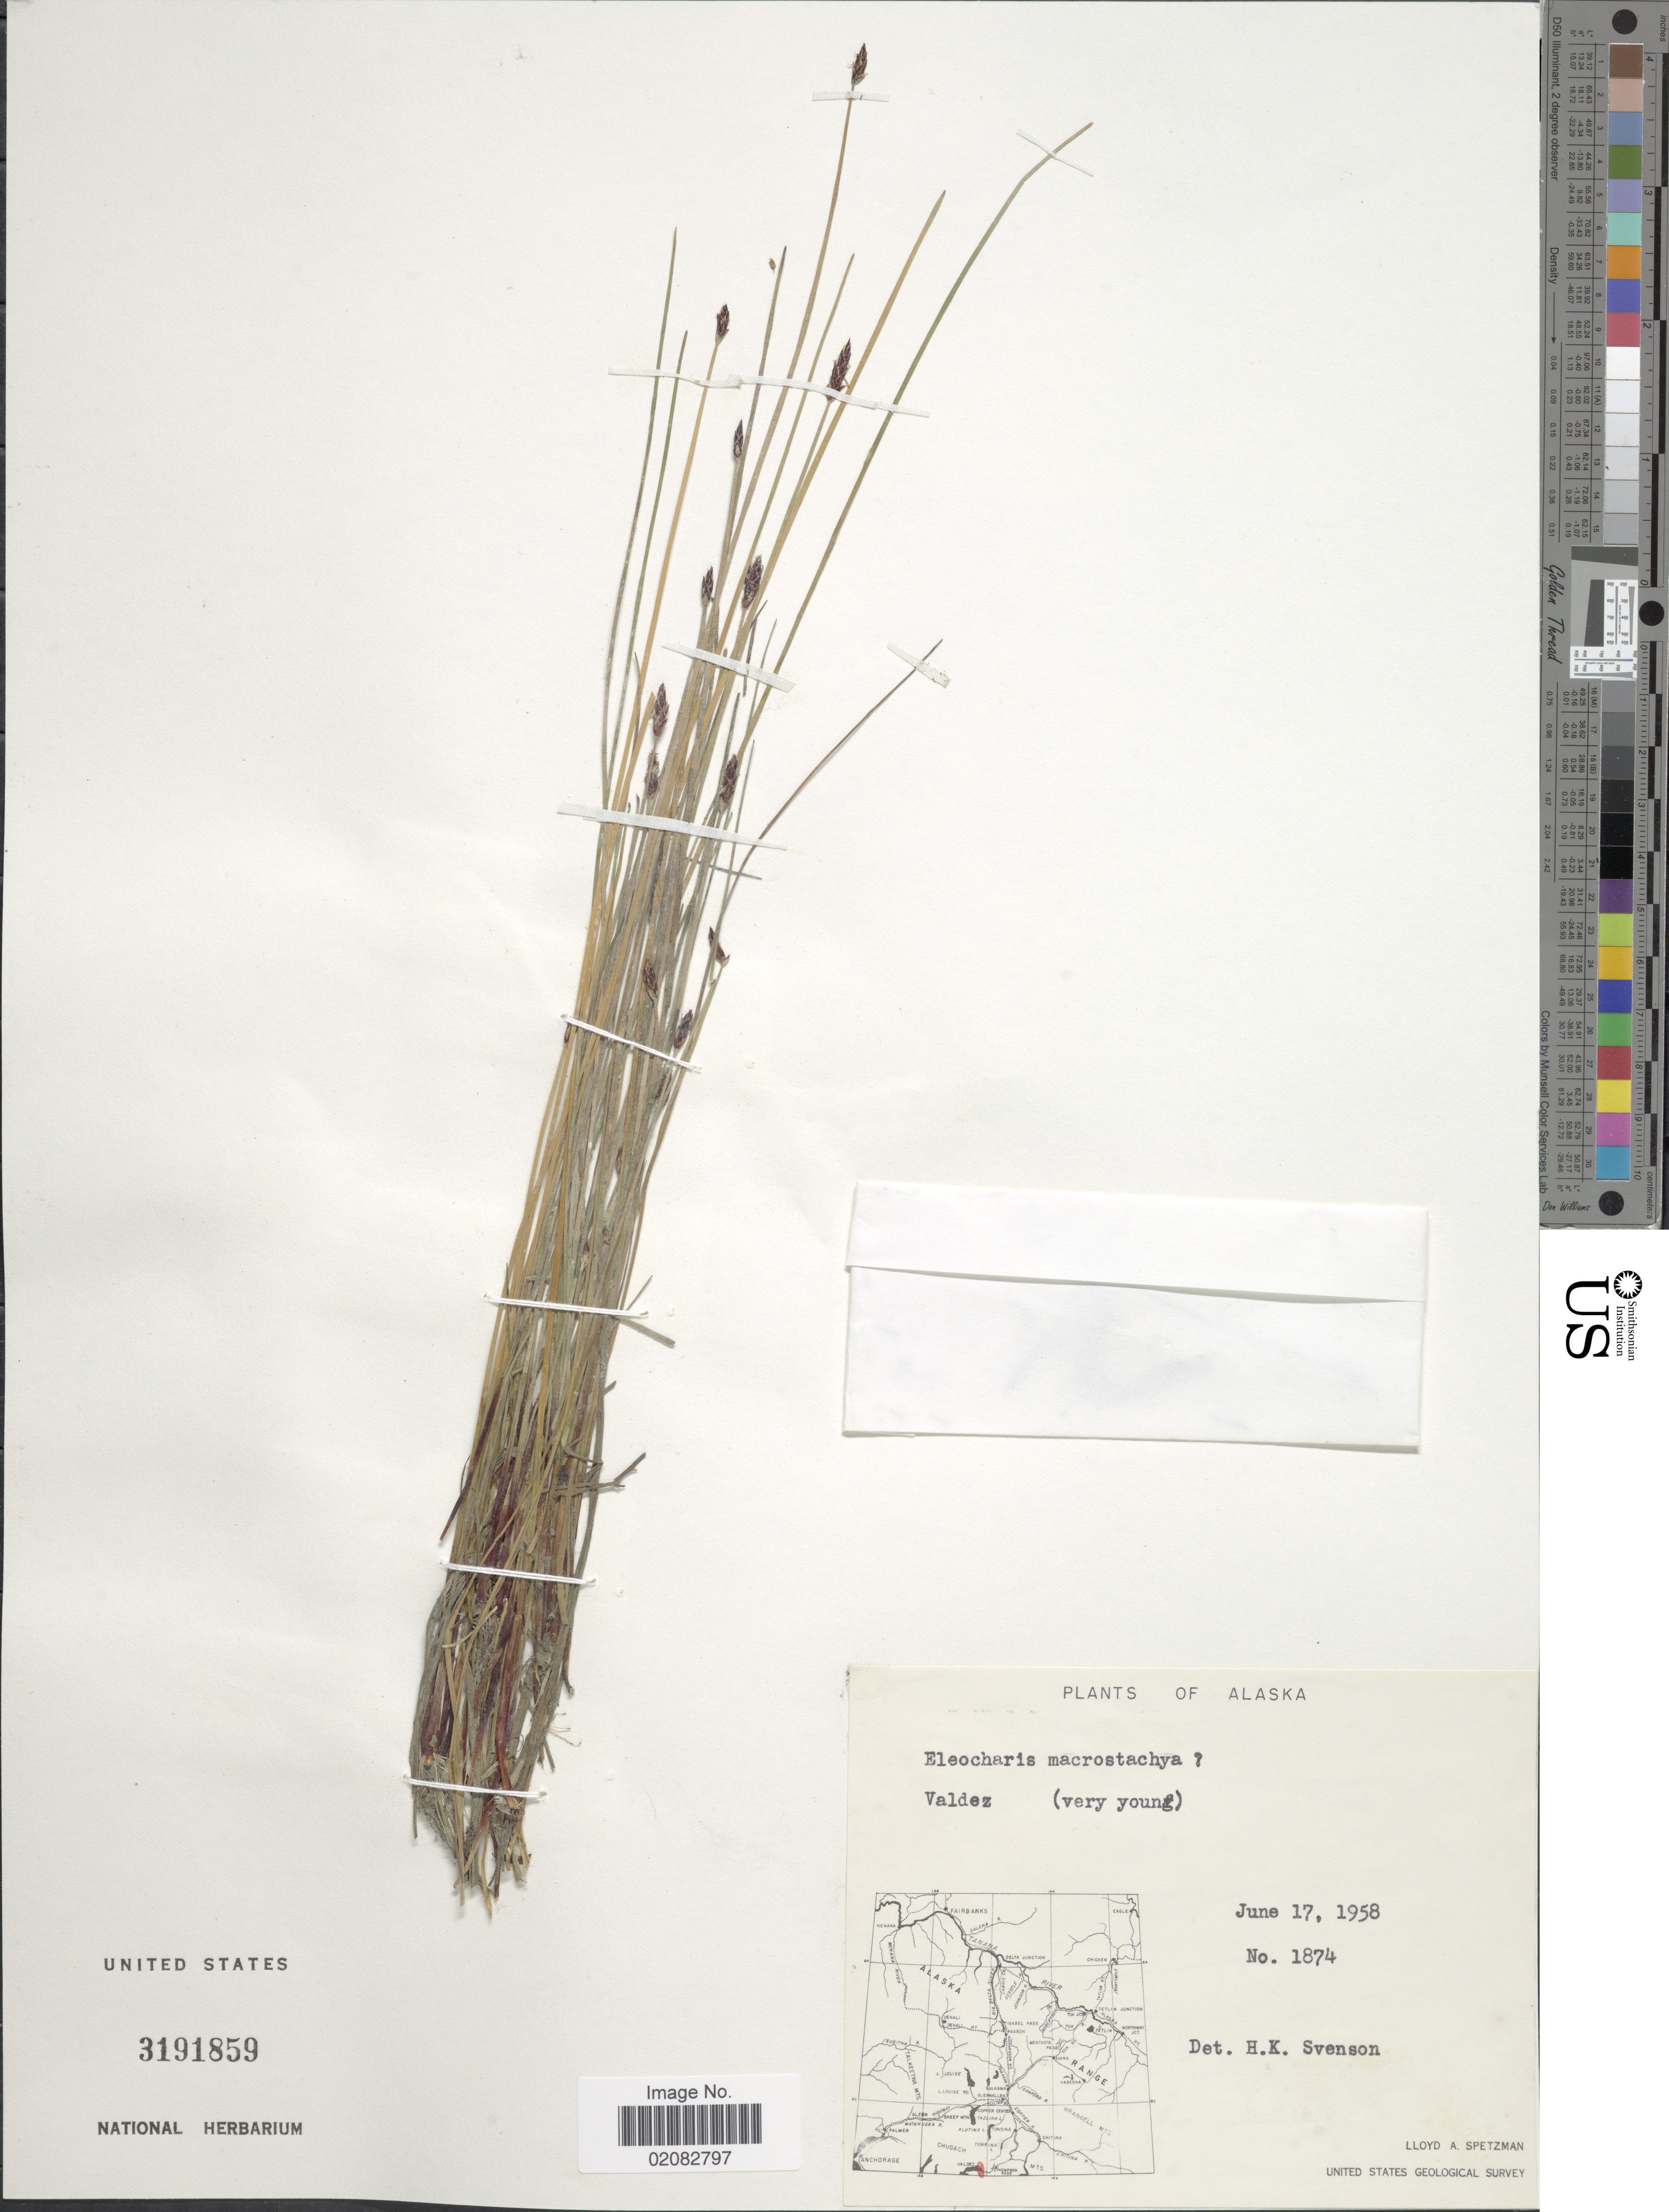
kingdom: Plantae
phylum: Tracheophyta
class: Liliopsida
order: Poales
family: Cyperaceae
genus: Eleocharis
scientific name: Eleocharis macrostachya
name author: Britton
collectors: L. Spetzman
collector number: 1874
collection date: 1958-06-17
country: United States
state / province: Alaska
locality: Valdez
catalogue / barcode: US 3191859